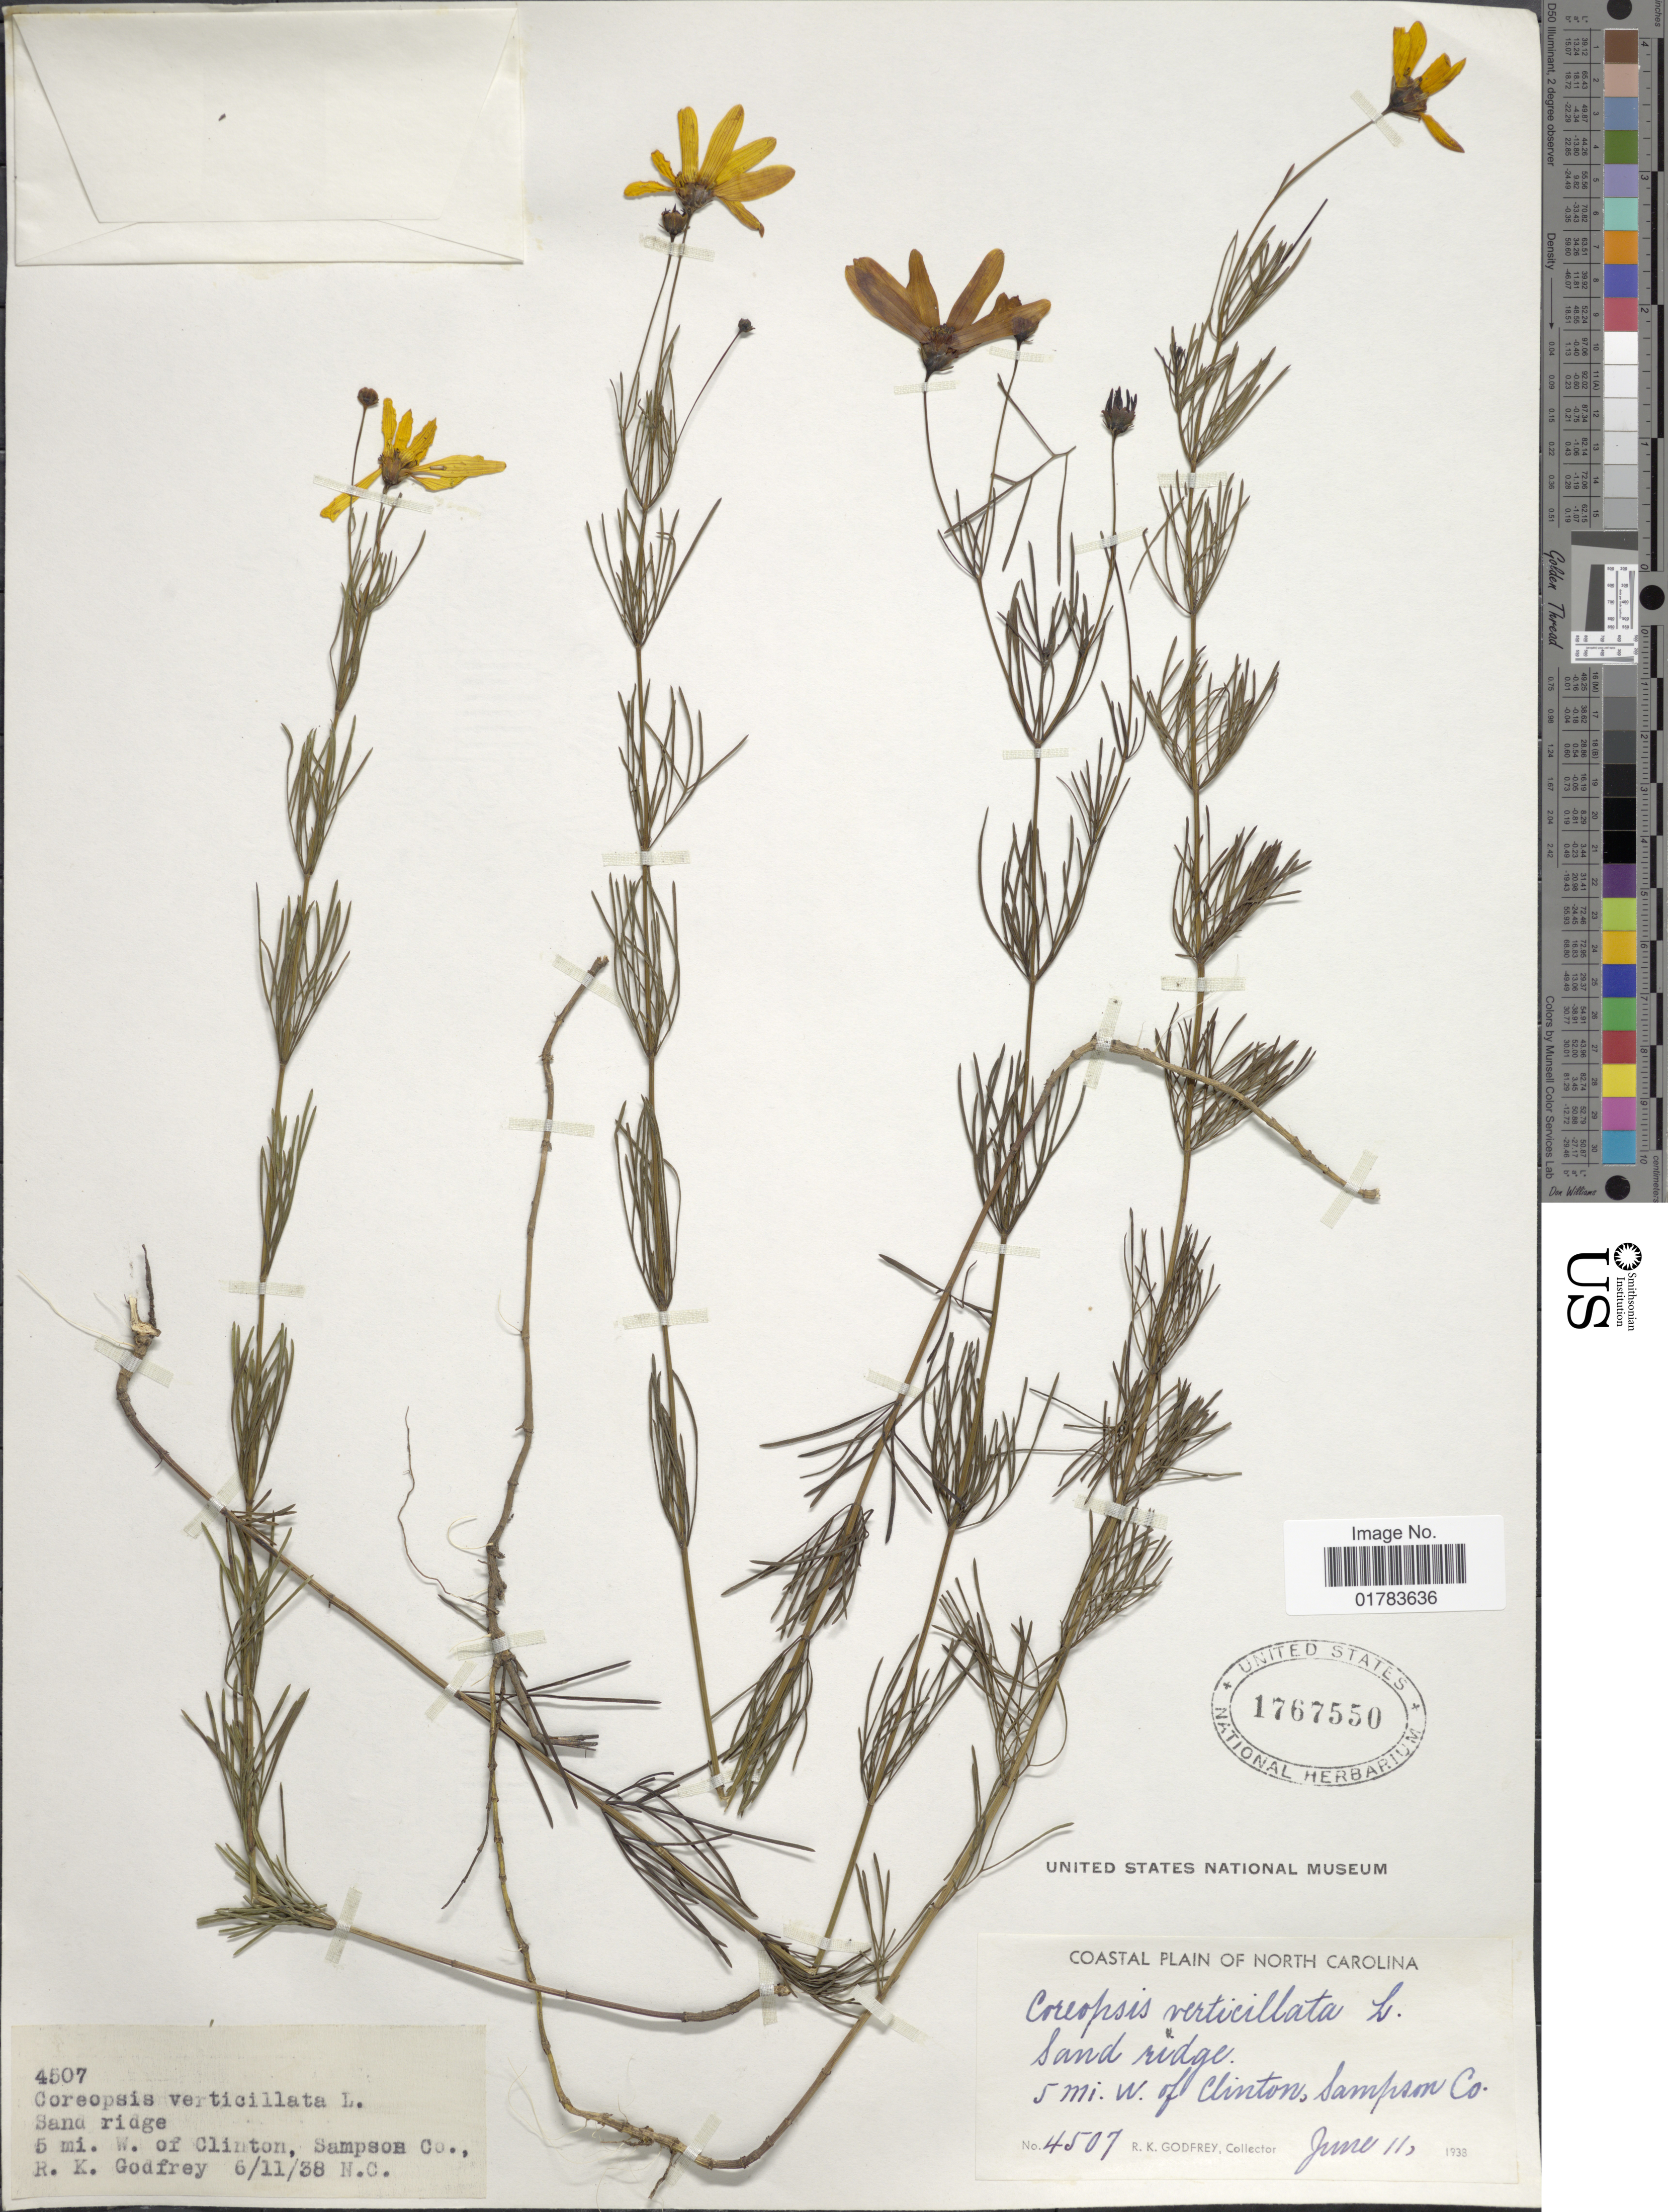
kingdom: Plantae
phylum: Tracheophyta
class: Magnoliopsida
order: Asterales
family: Asteraceae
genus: Coreopsis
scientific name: Coreopsis verticillata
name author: L.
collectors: R. K. Godfrey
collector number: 4507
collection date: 1938-06-11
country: United States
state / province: North Carolina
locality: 5 mi. W. of Clinton, Sampson Co.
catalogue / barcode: US 1767550